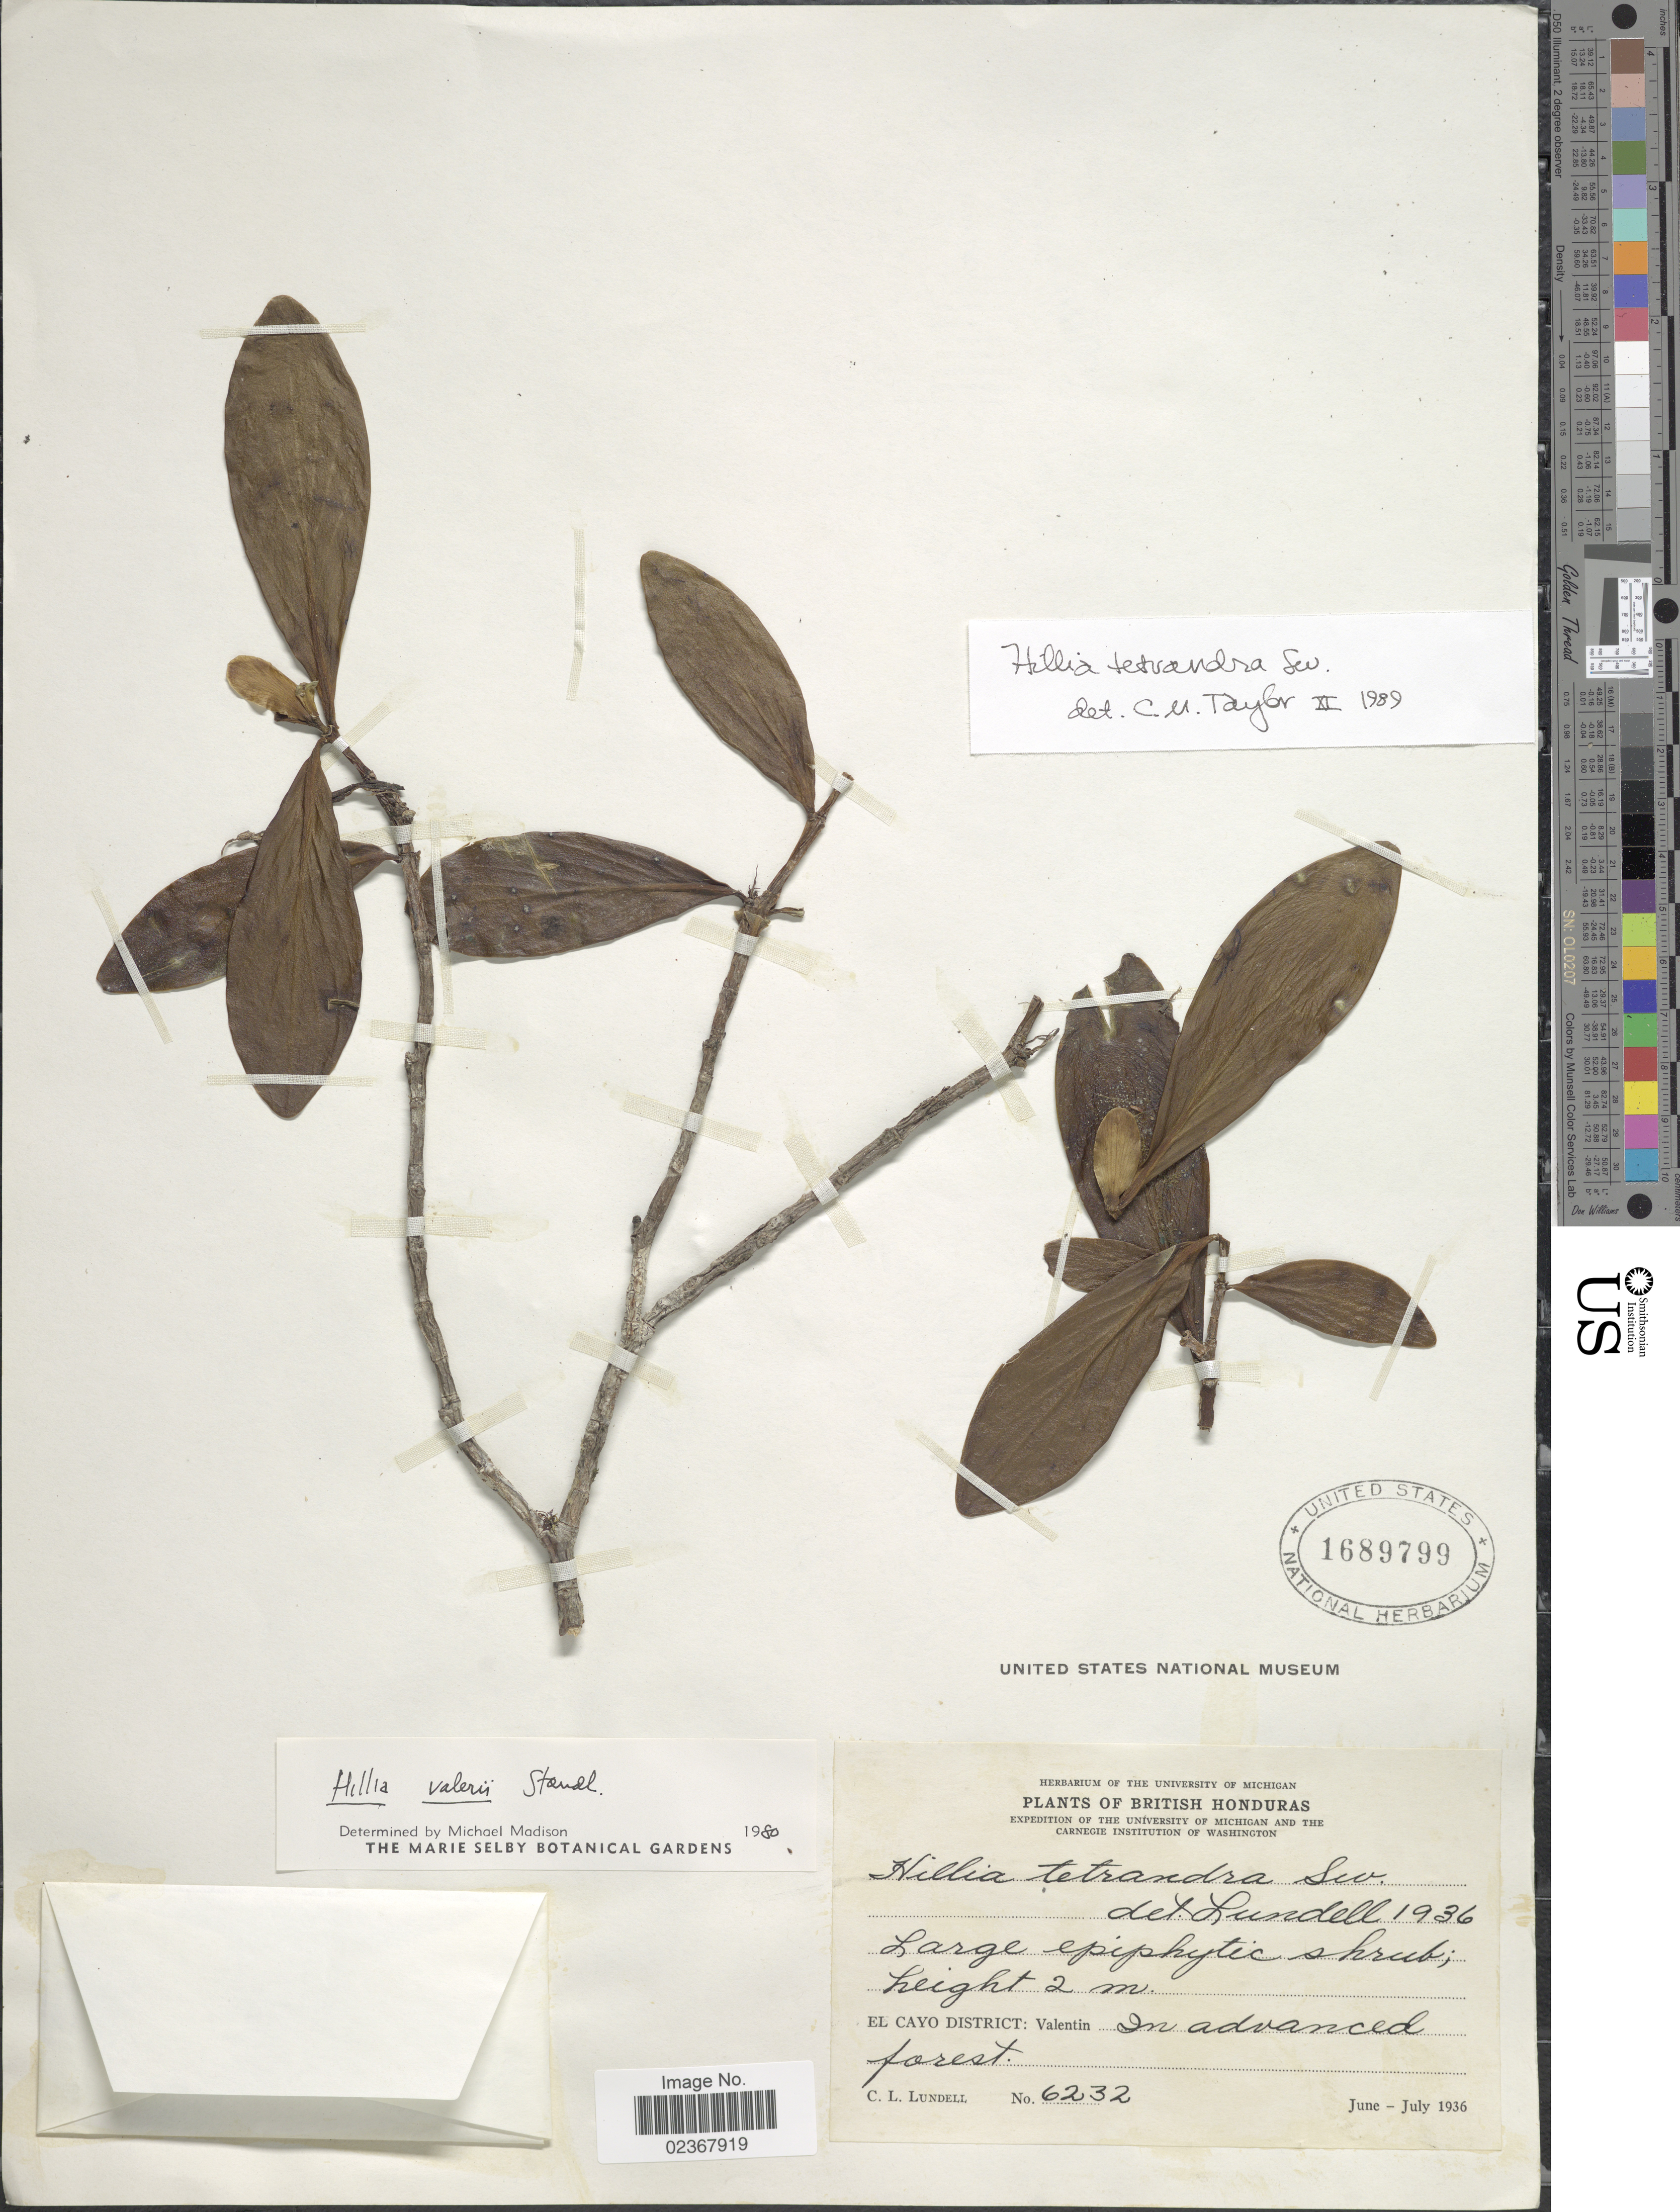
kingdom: Plantae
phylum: Tracheophyta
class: Magnoliopsida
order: Gentianales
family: Rubiaceae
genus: Hillia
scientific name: Hillia tetrandra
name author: Sw.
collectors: C. L. Lundell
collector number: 6232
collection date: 1936-06/1936-07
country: Belize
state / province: Cayo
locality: British Honduras. El Cayo District: Valentin. In advanced forest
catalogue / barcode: US 1689799